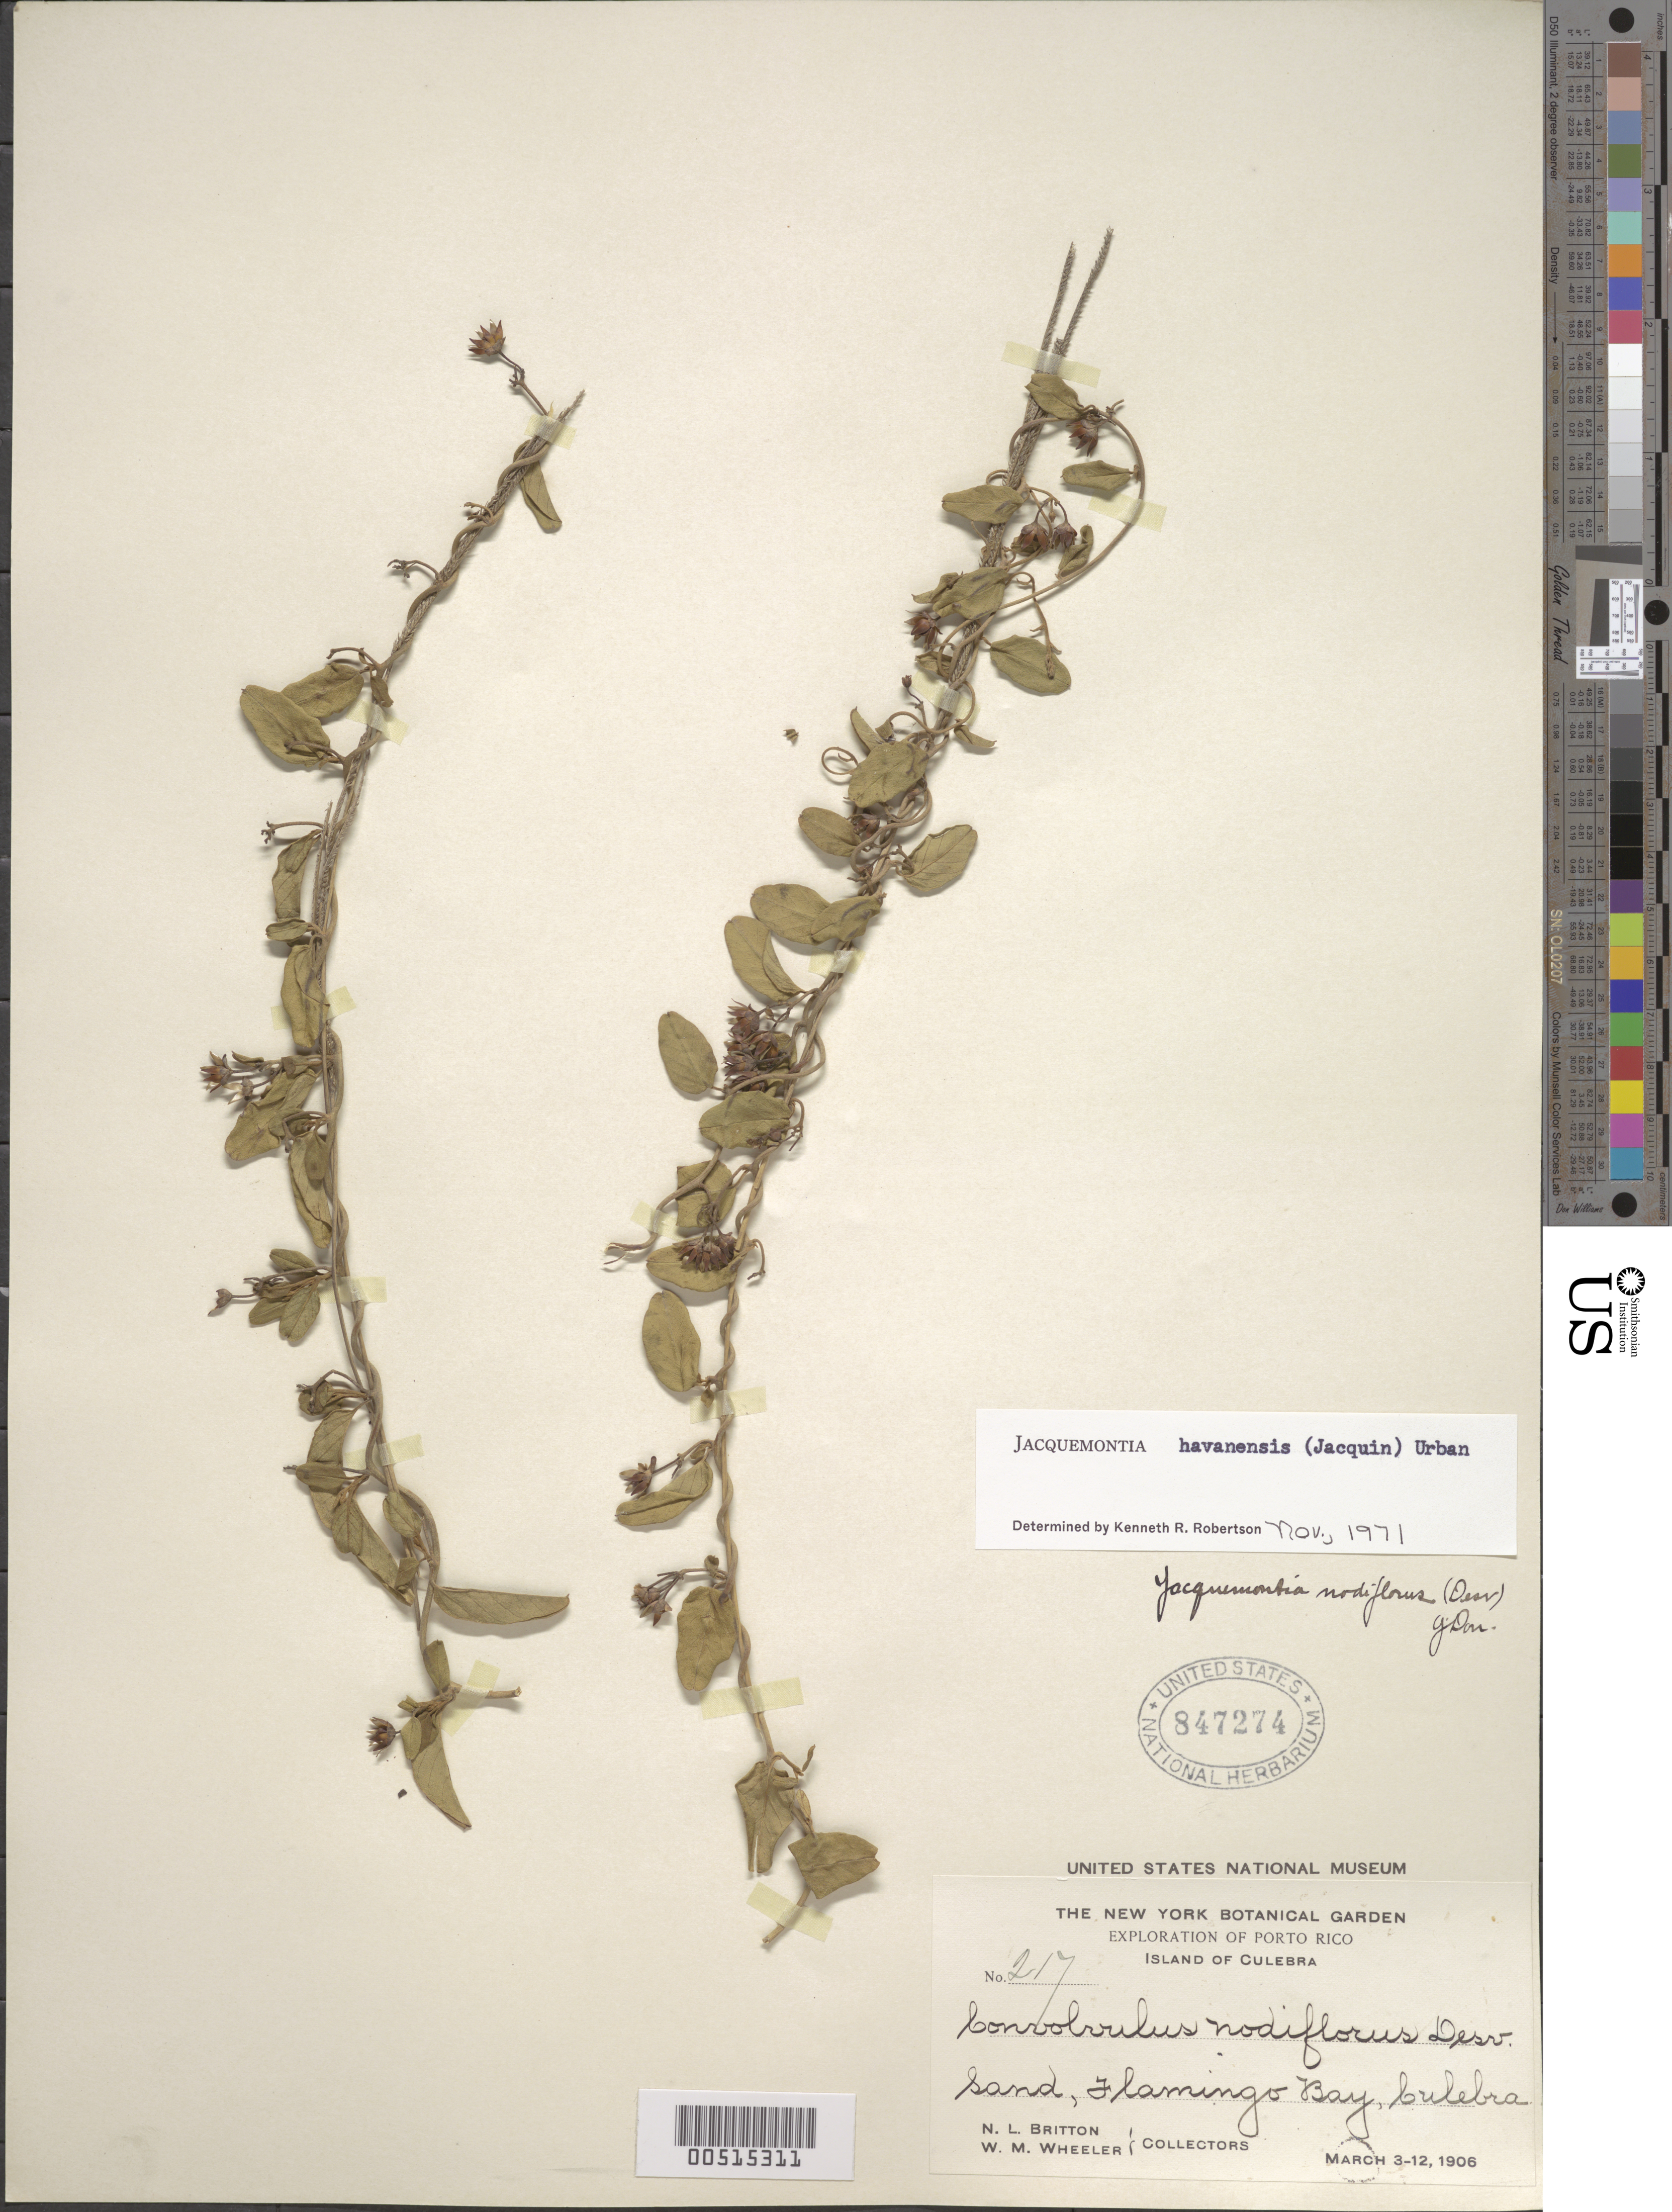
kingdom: Plantae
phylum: Tracheophyta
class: Magnoliopsida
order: Solanales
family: Convolvulaceae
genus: Jacquemontia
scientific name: Jacquemontia havanensis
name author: (Jacq.) Urb.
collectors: N. Britton & W. Wheeler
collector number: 217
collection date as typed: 03 Mar 1906 to 12 Mar 1906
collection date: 1906-03-03/1906-03-12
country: Puerto Rico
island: Greater Antilles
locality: Culebra Island: Flamingo Bay. Sand.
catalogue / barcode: US 847274